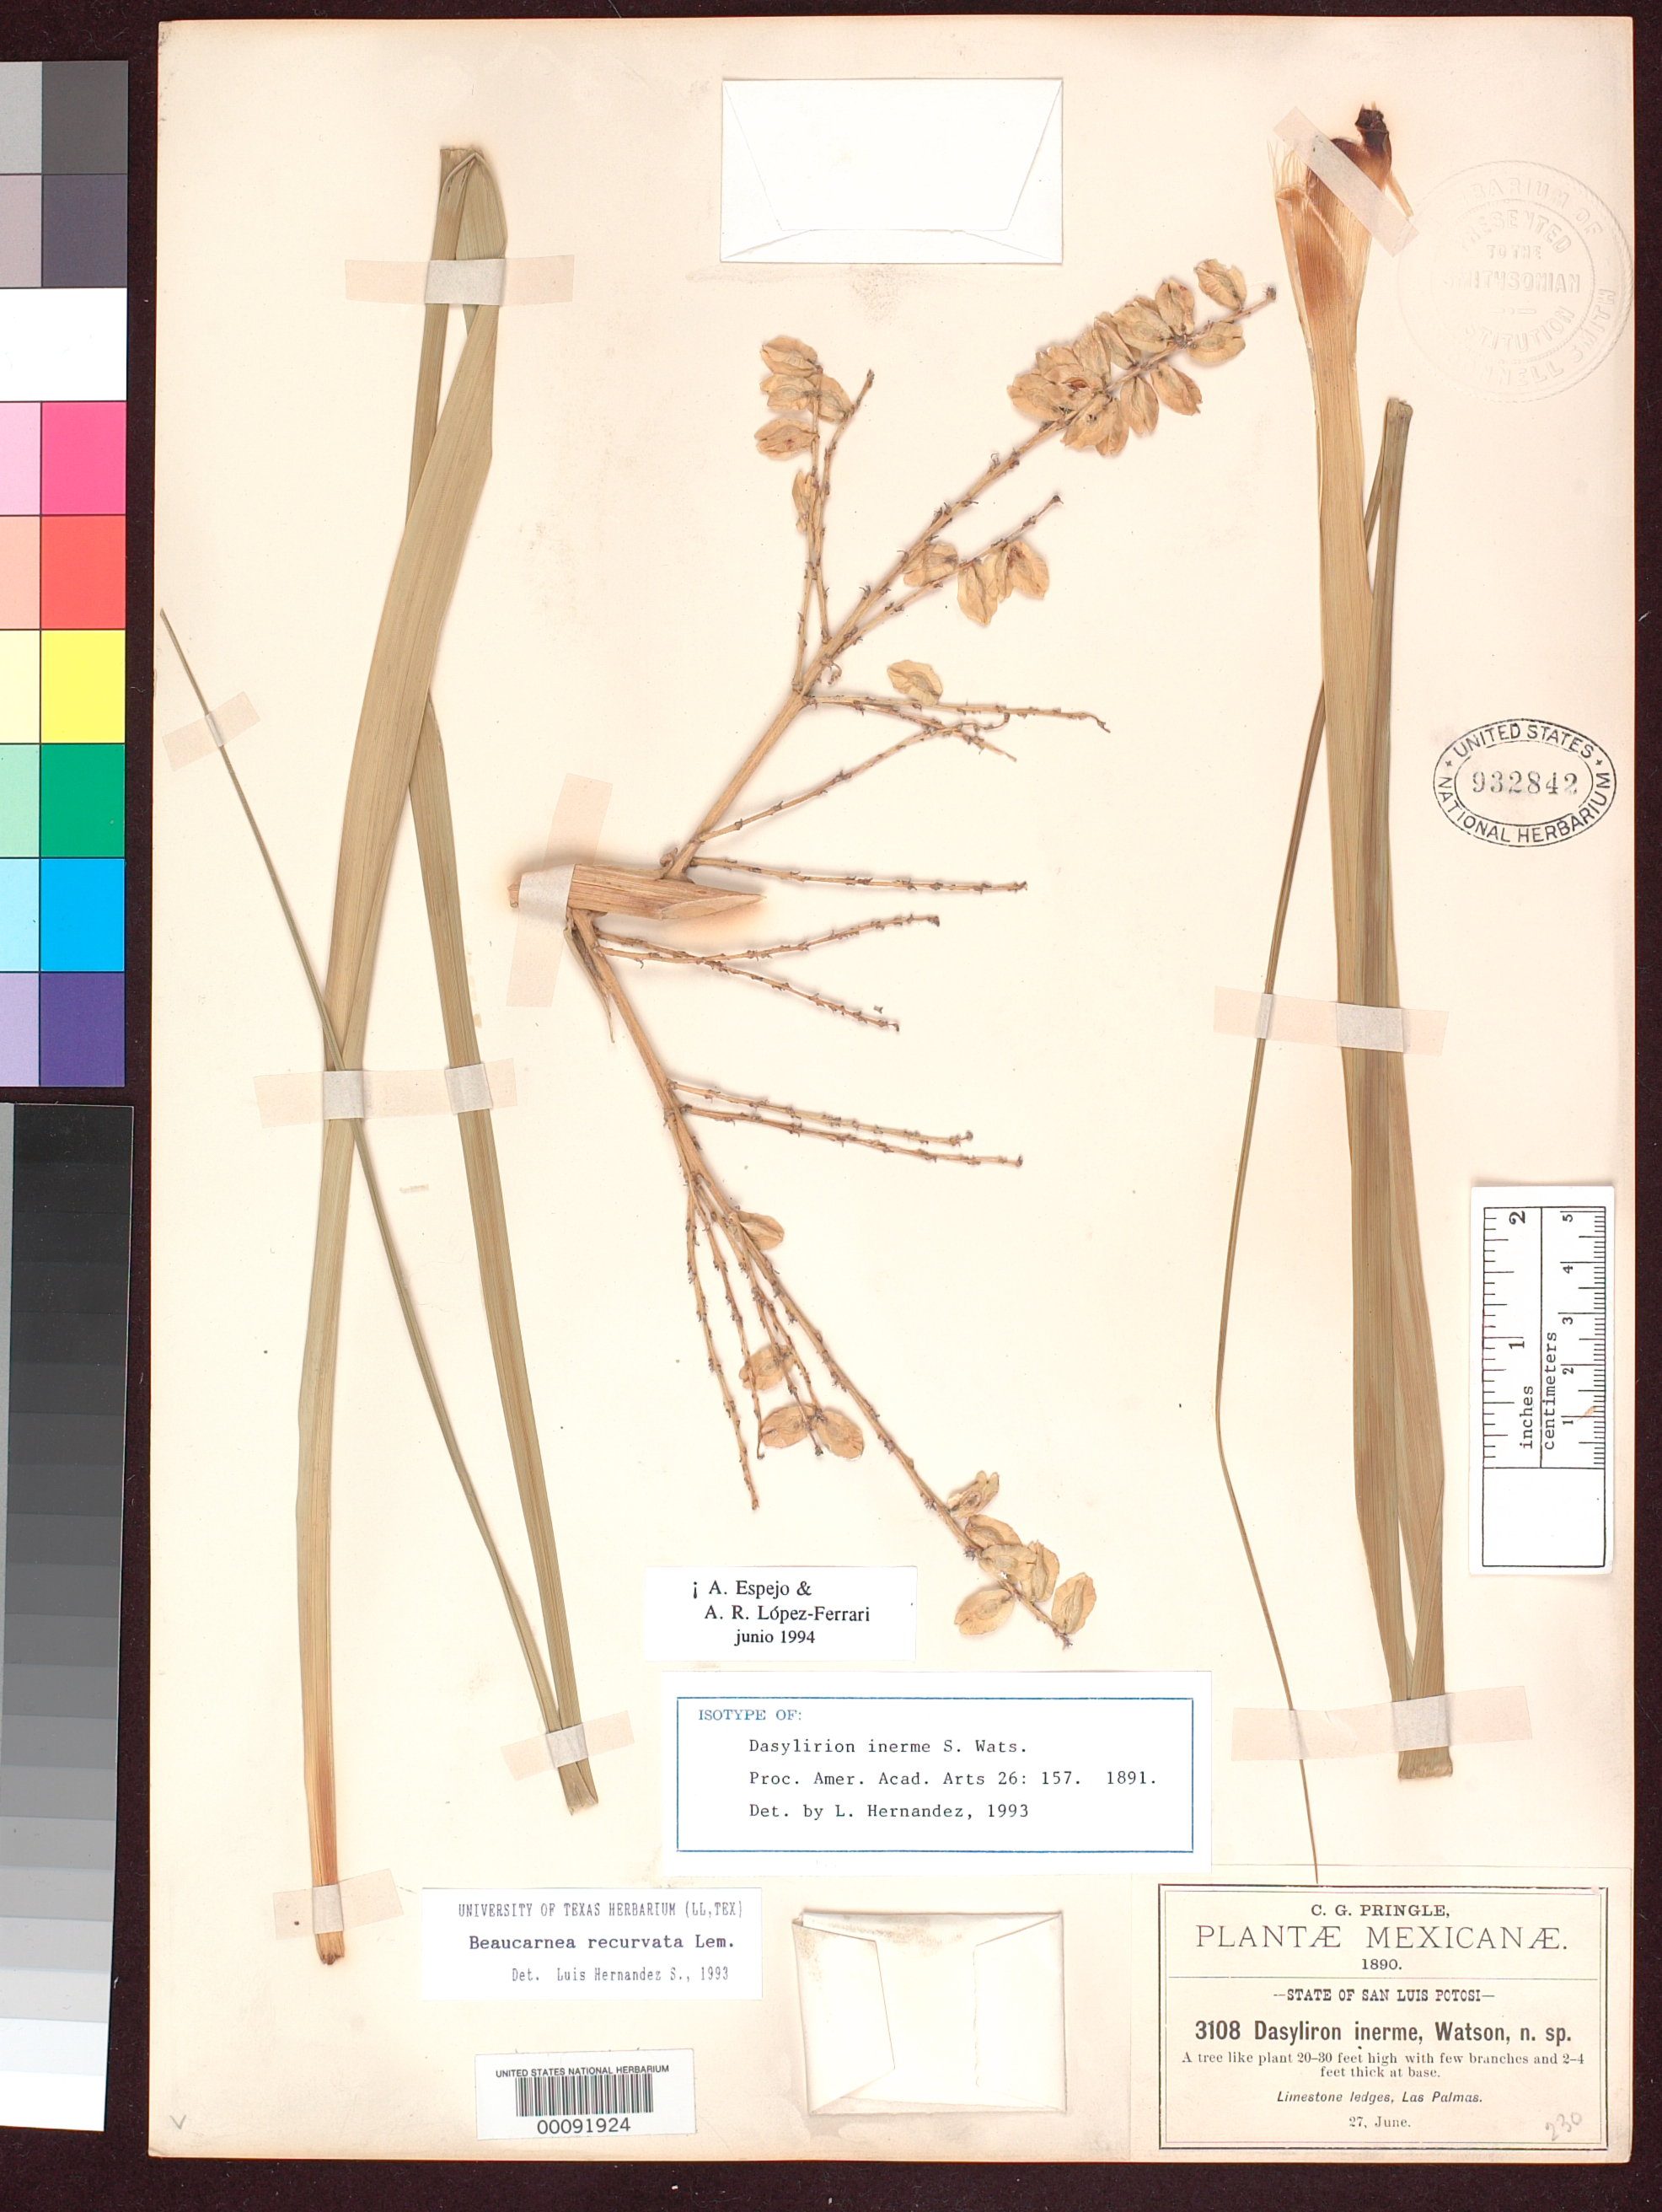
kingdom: Plantae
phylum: Tracheophyta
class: Liliopsida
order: Asparagales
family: Asparagaceae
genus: Dasylirion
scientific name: Dasylirion inerme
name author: S. Watson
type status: Isotype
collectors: C. G. Pringle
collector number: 3108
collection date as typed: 27 Jun 1890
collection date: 1890-06-27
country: Mexico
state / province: San Luis Potosi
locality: Las Palmas.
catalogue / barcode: US 932842